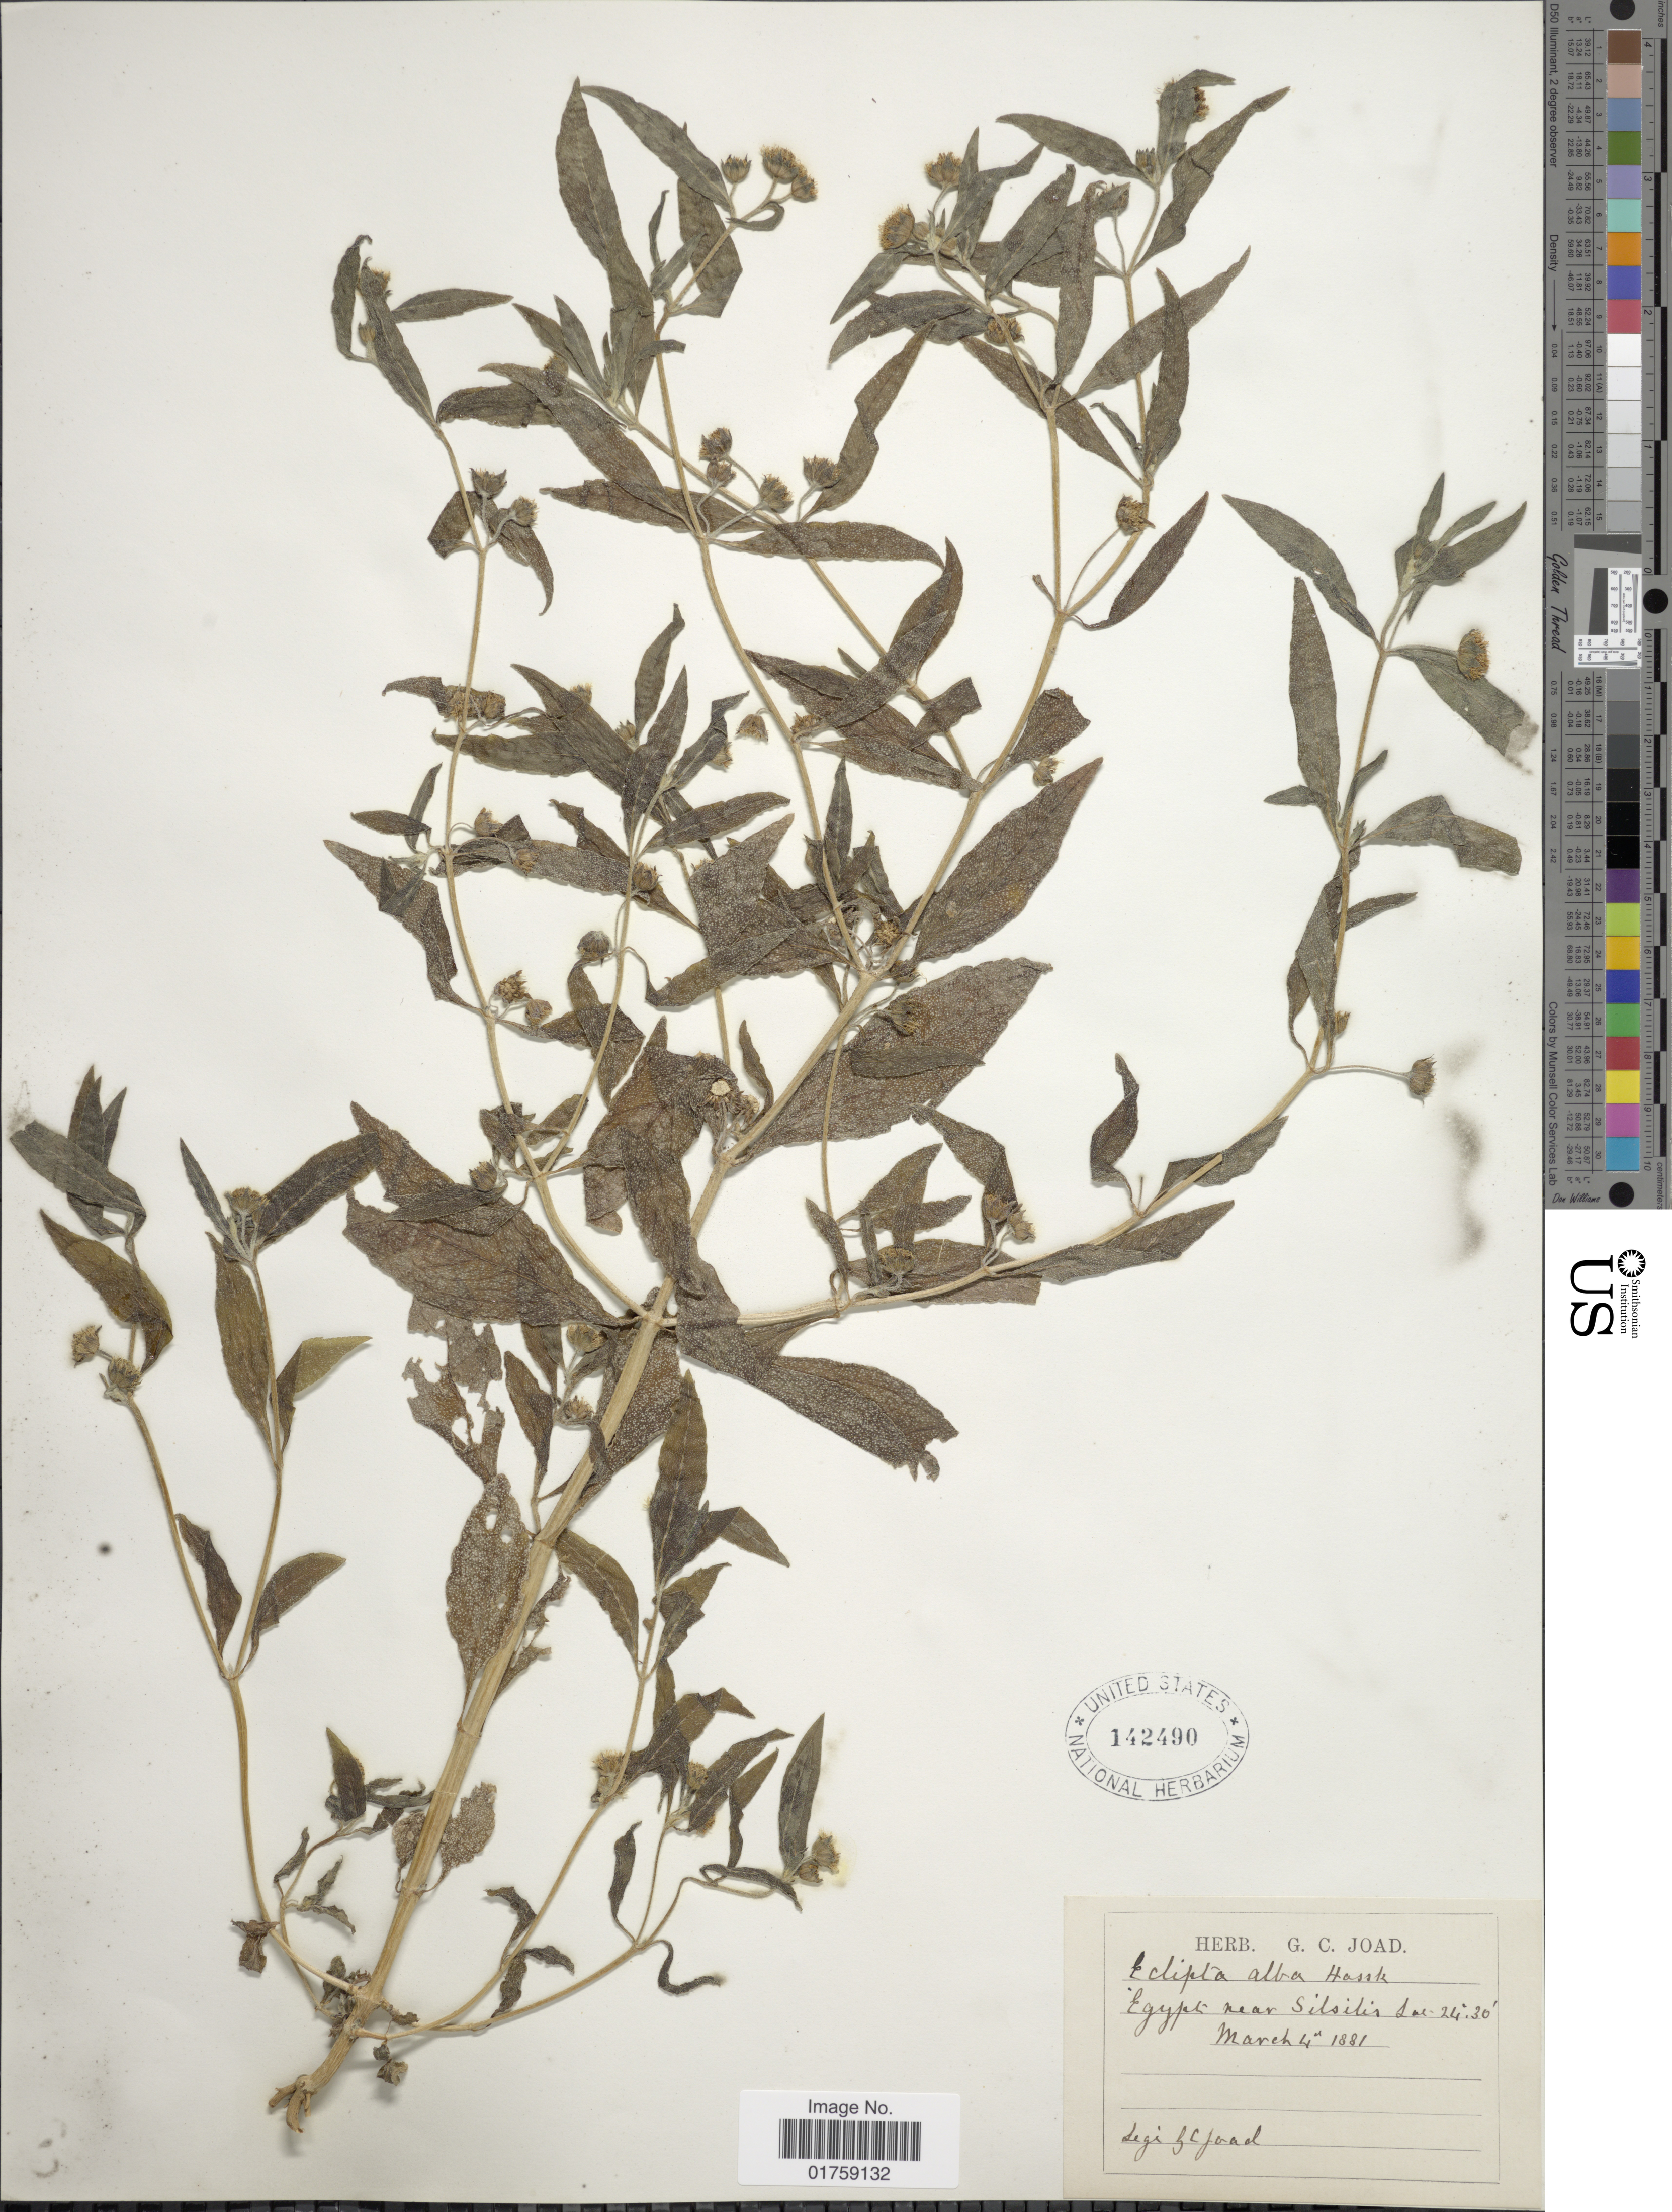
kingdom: Plantae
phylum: Tracheophyta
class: Magnoliopsida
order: Asterales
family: Asteraceae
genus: Eclipta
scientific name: Eclipta alba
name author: (L.) Hassk.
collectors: G. Joad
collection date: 1881-03-04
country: Egypt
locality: Egypt near Silsilis.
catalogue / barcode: US 142490